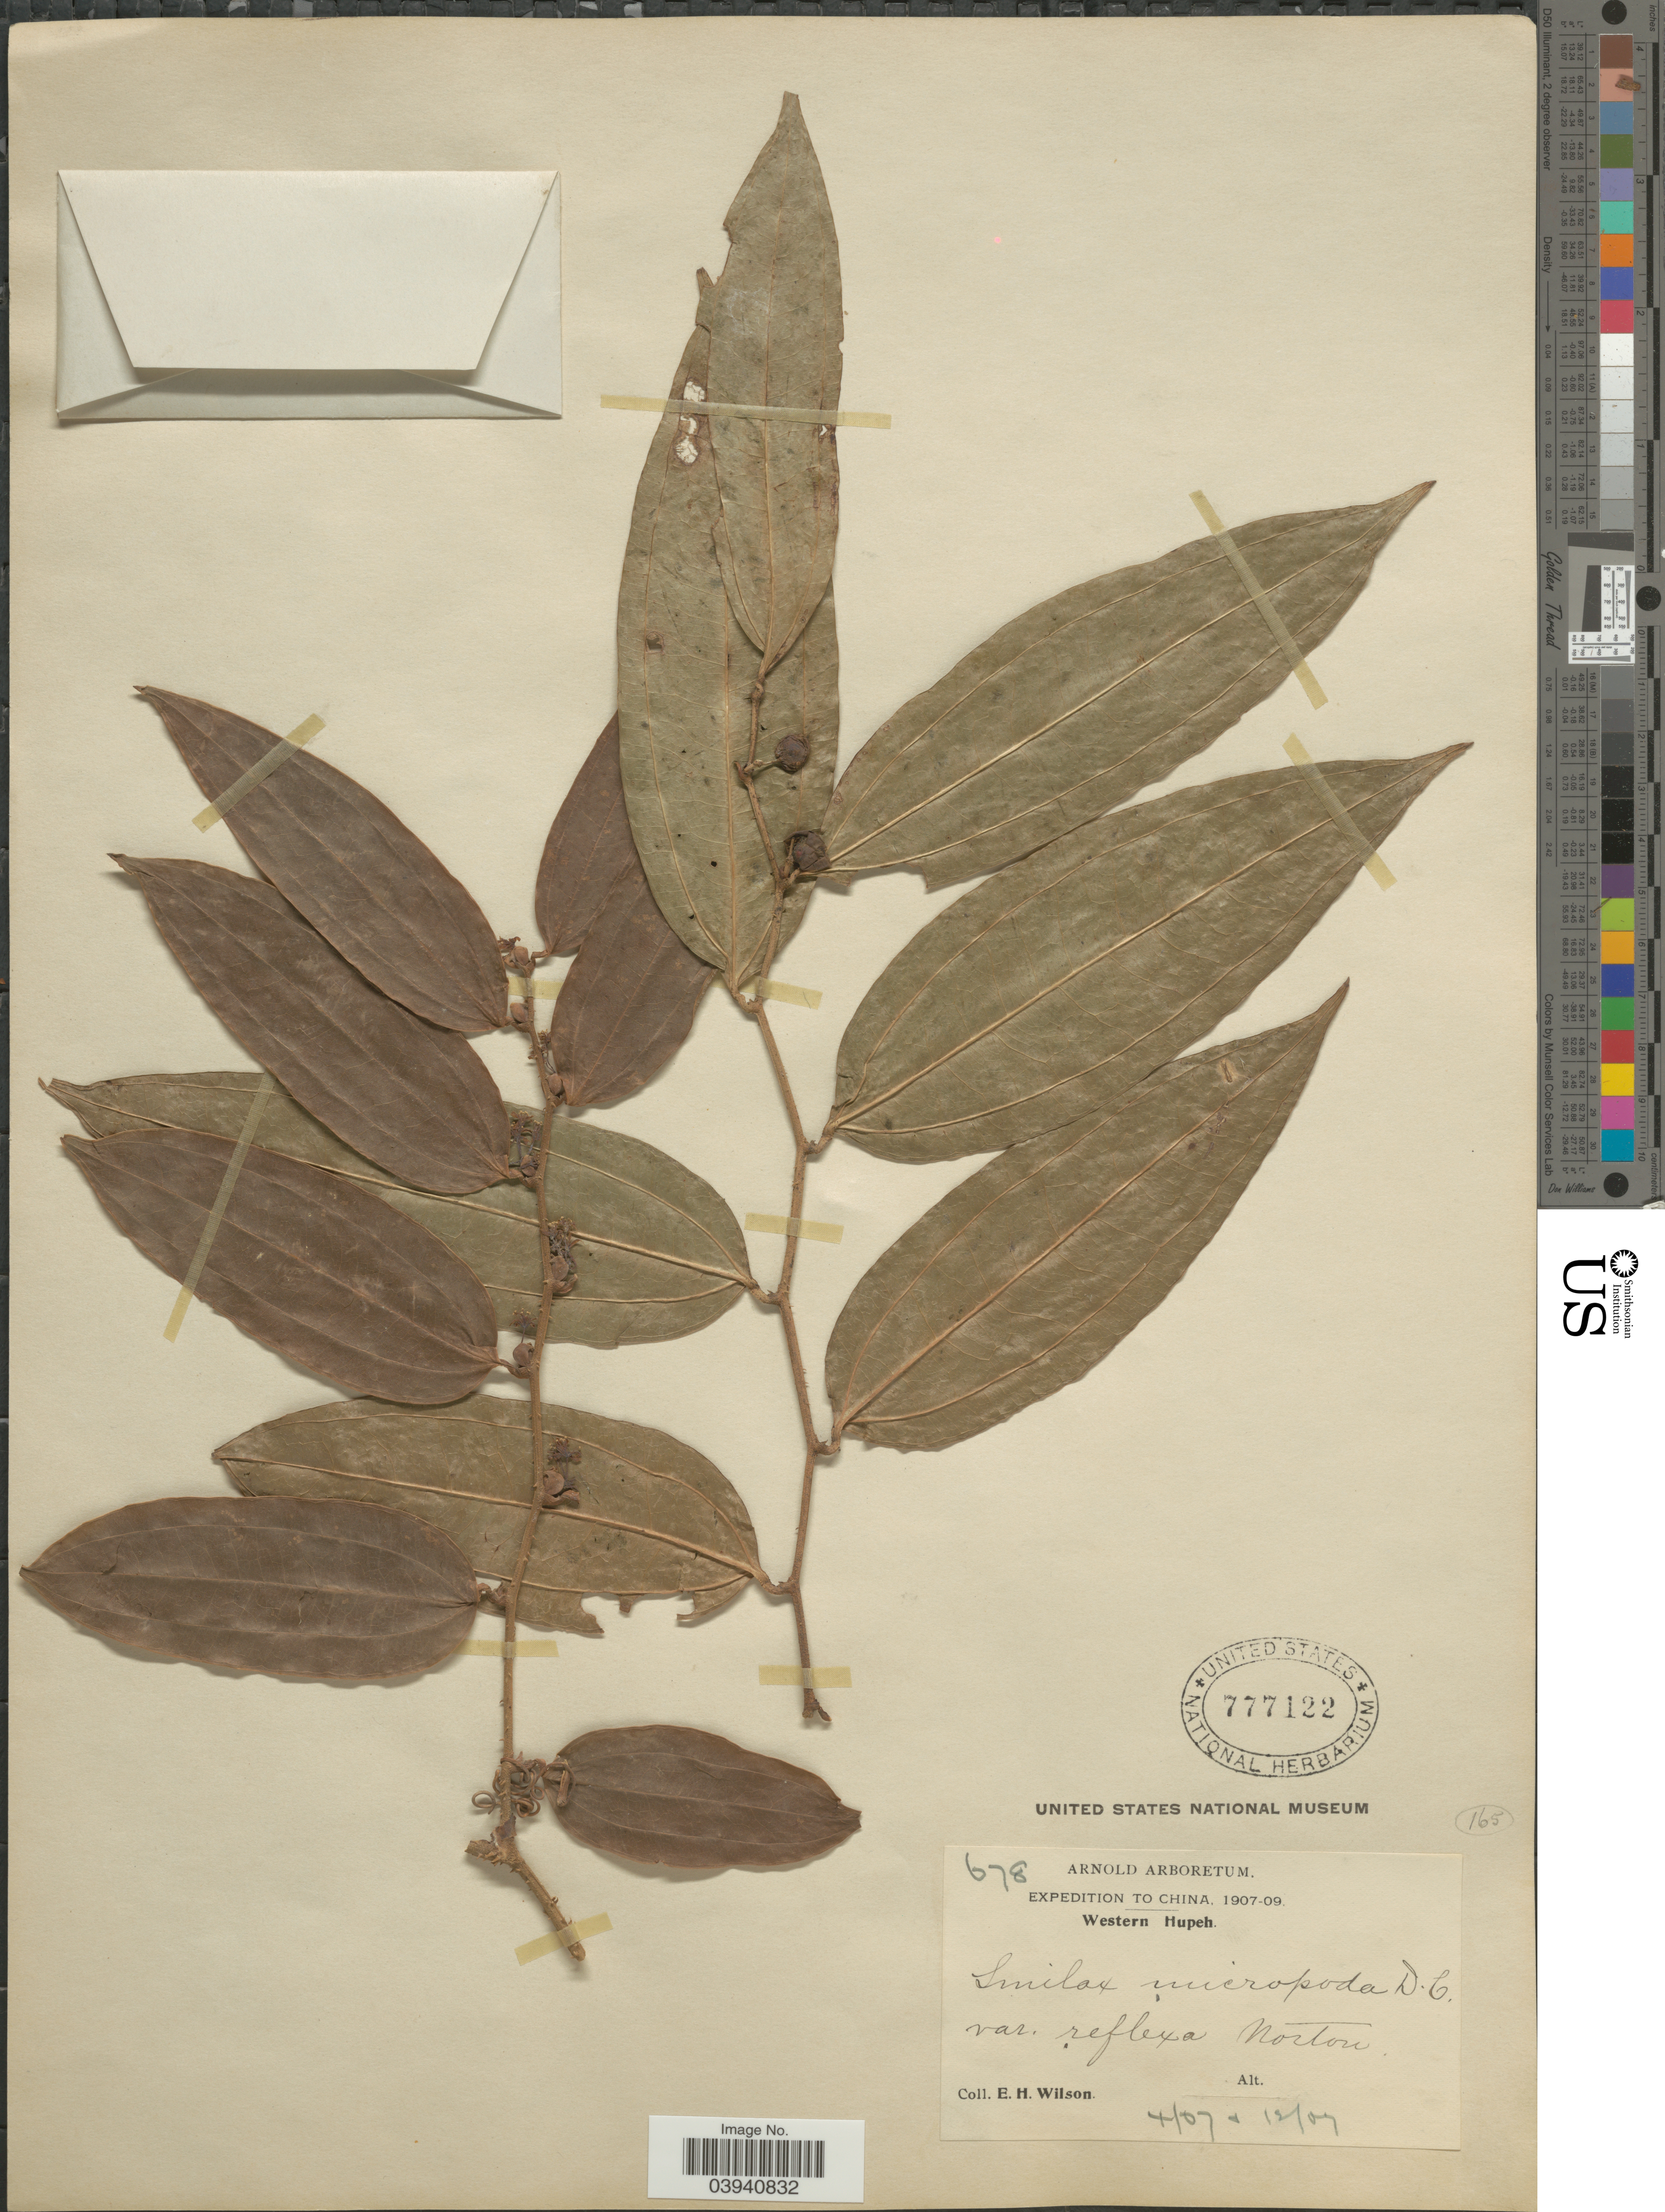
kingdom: Plantae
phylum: Tracheophyta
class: Liliopsida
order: Liliales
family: Smilacaceae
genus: Smilax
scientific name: Smilax micropoda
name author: A. DC.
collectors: E. Wilson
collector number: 678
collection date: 1907-04/1907-12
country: China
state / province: Hubei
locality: Western Hupeh.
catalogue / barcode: US 777122